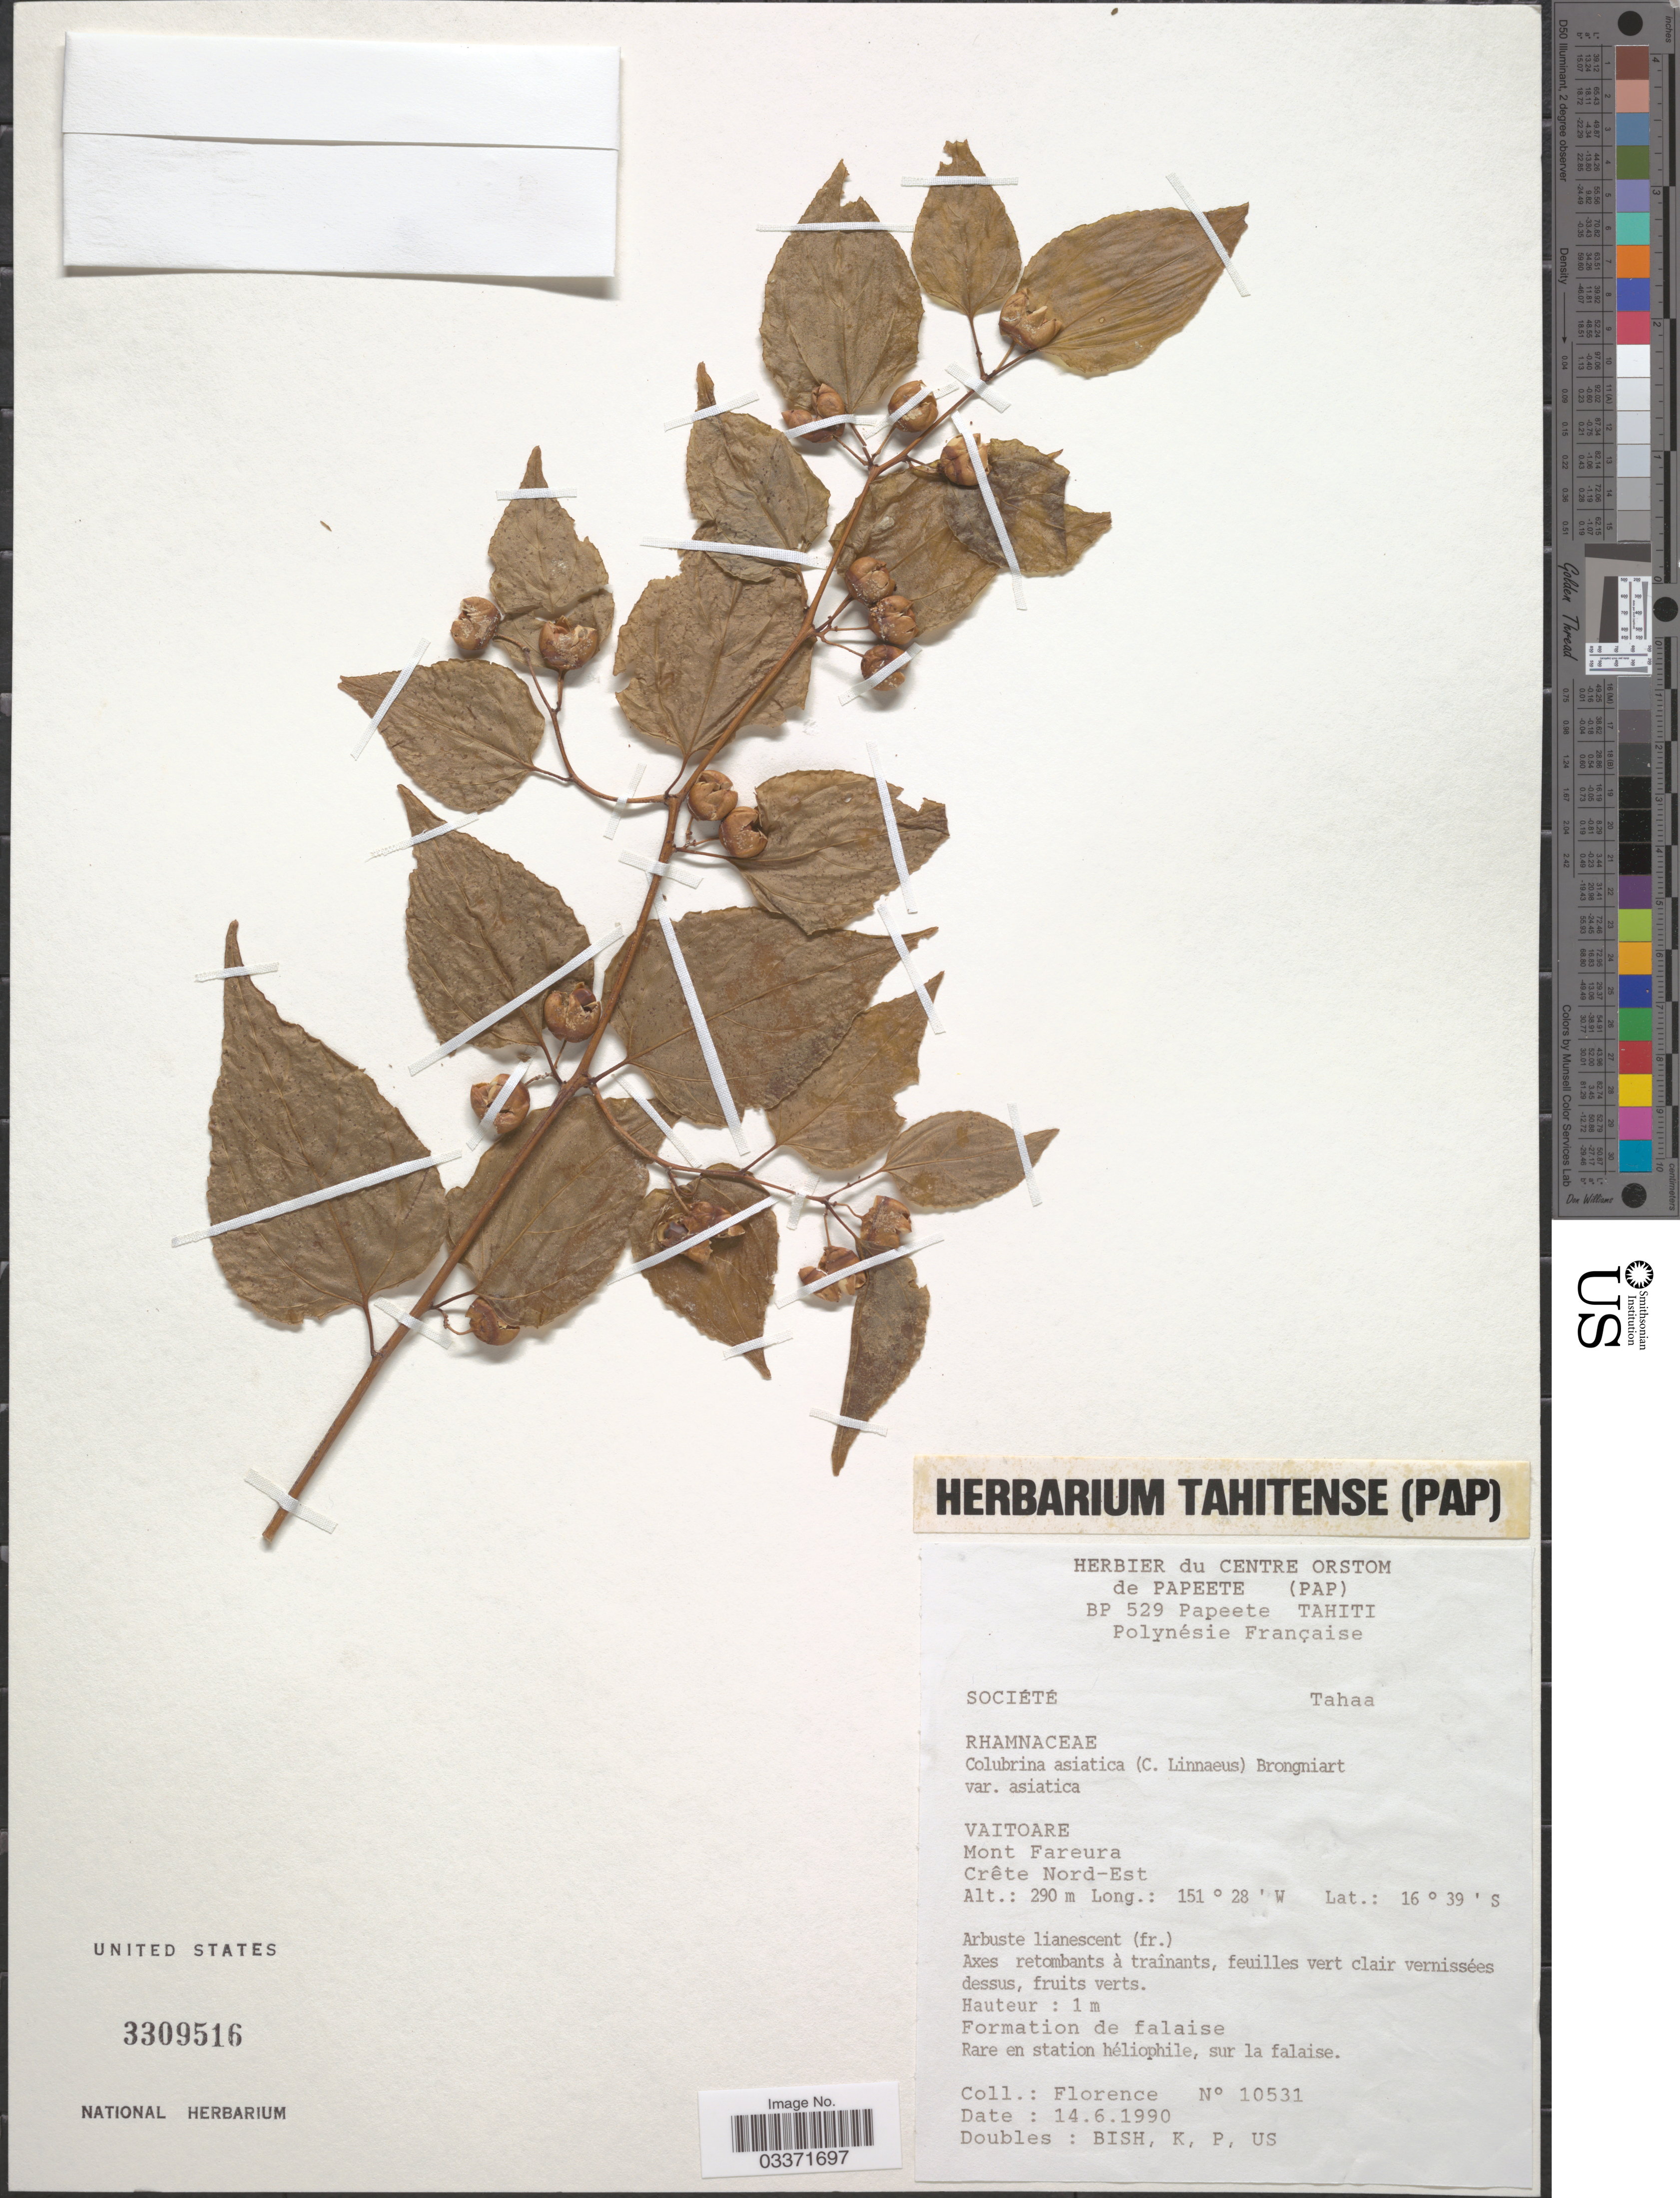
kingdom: Plantae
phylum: Tracheophyta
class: Magnoliopsida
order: Rosales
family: Rhamnaceae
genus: Colubrina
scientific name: Colubrina asiatica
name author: (L.) Brongn.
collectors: -. Florence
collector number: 10531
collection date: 1990-06-14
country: French Polynesia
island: Tahaa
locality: Société, Tahaa, Vaitoare, Mont Fareura, Crête Nord-Est.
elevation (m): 290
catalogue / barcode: US 3309516